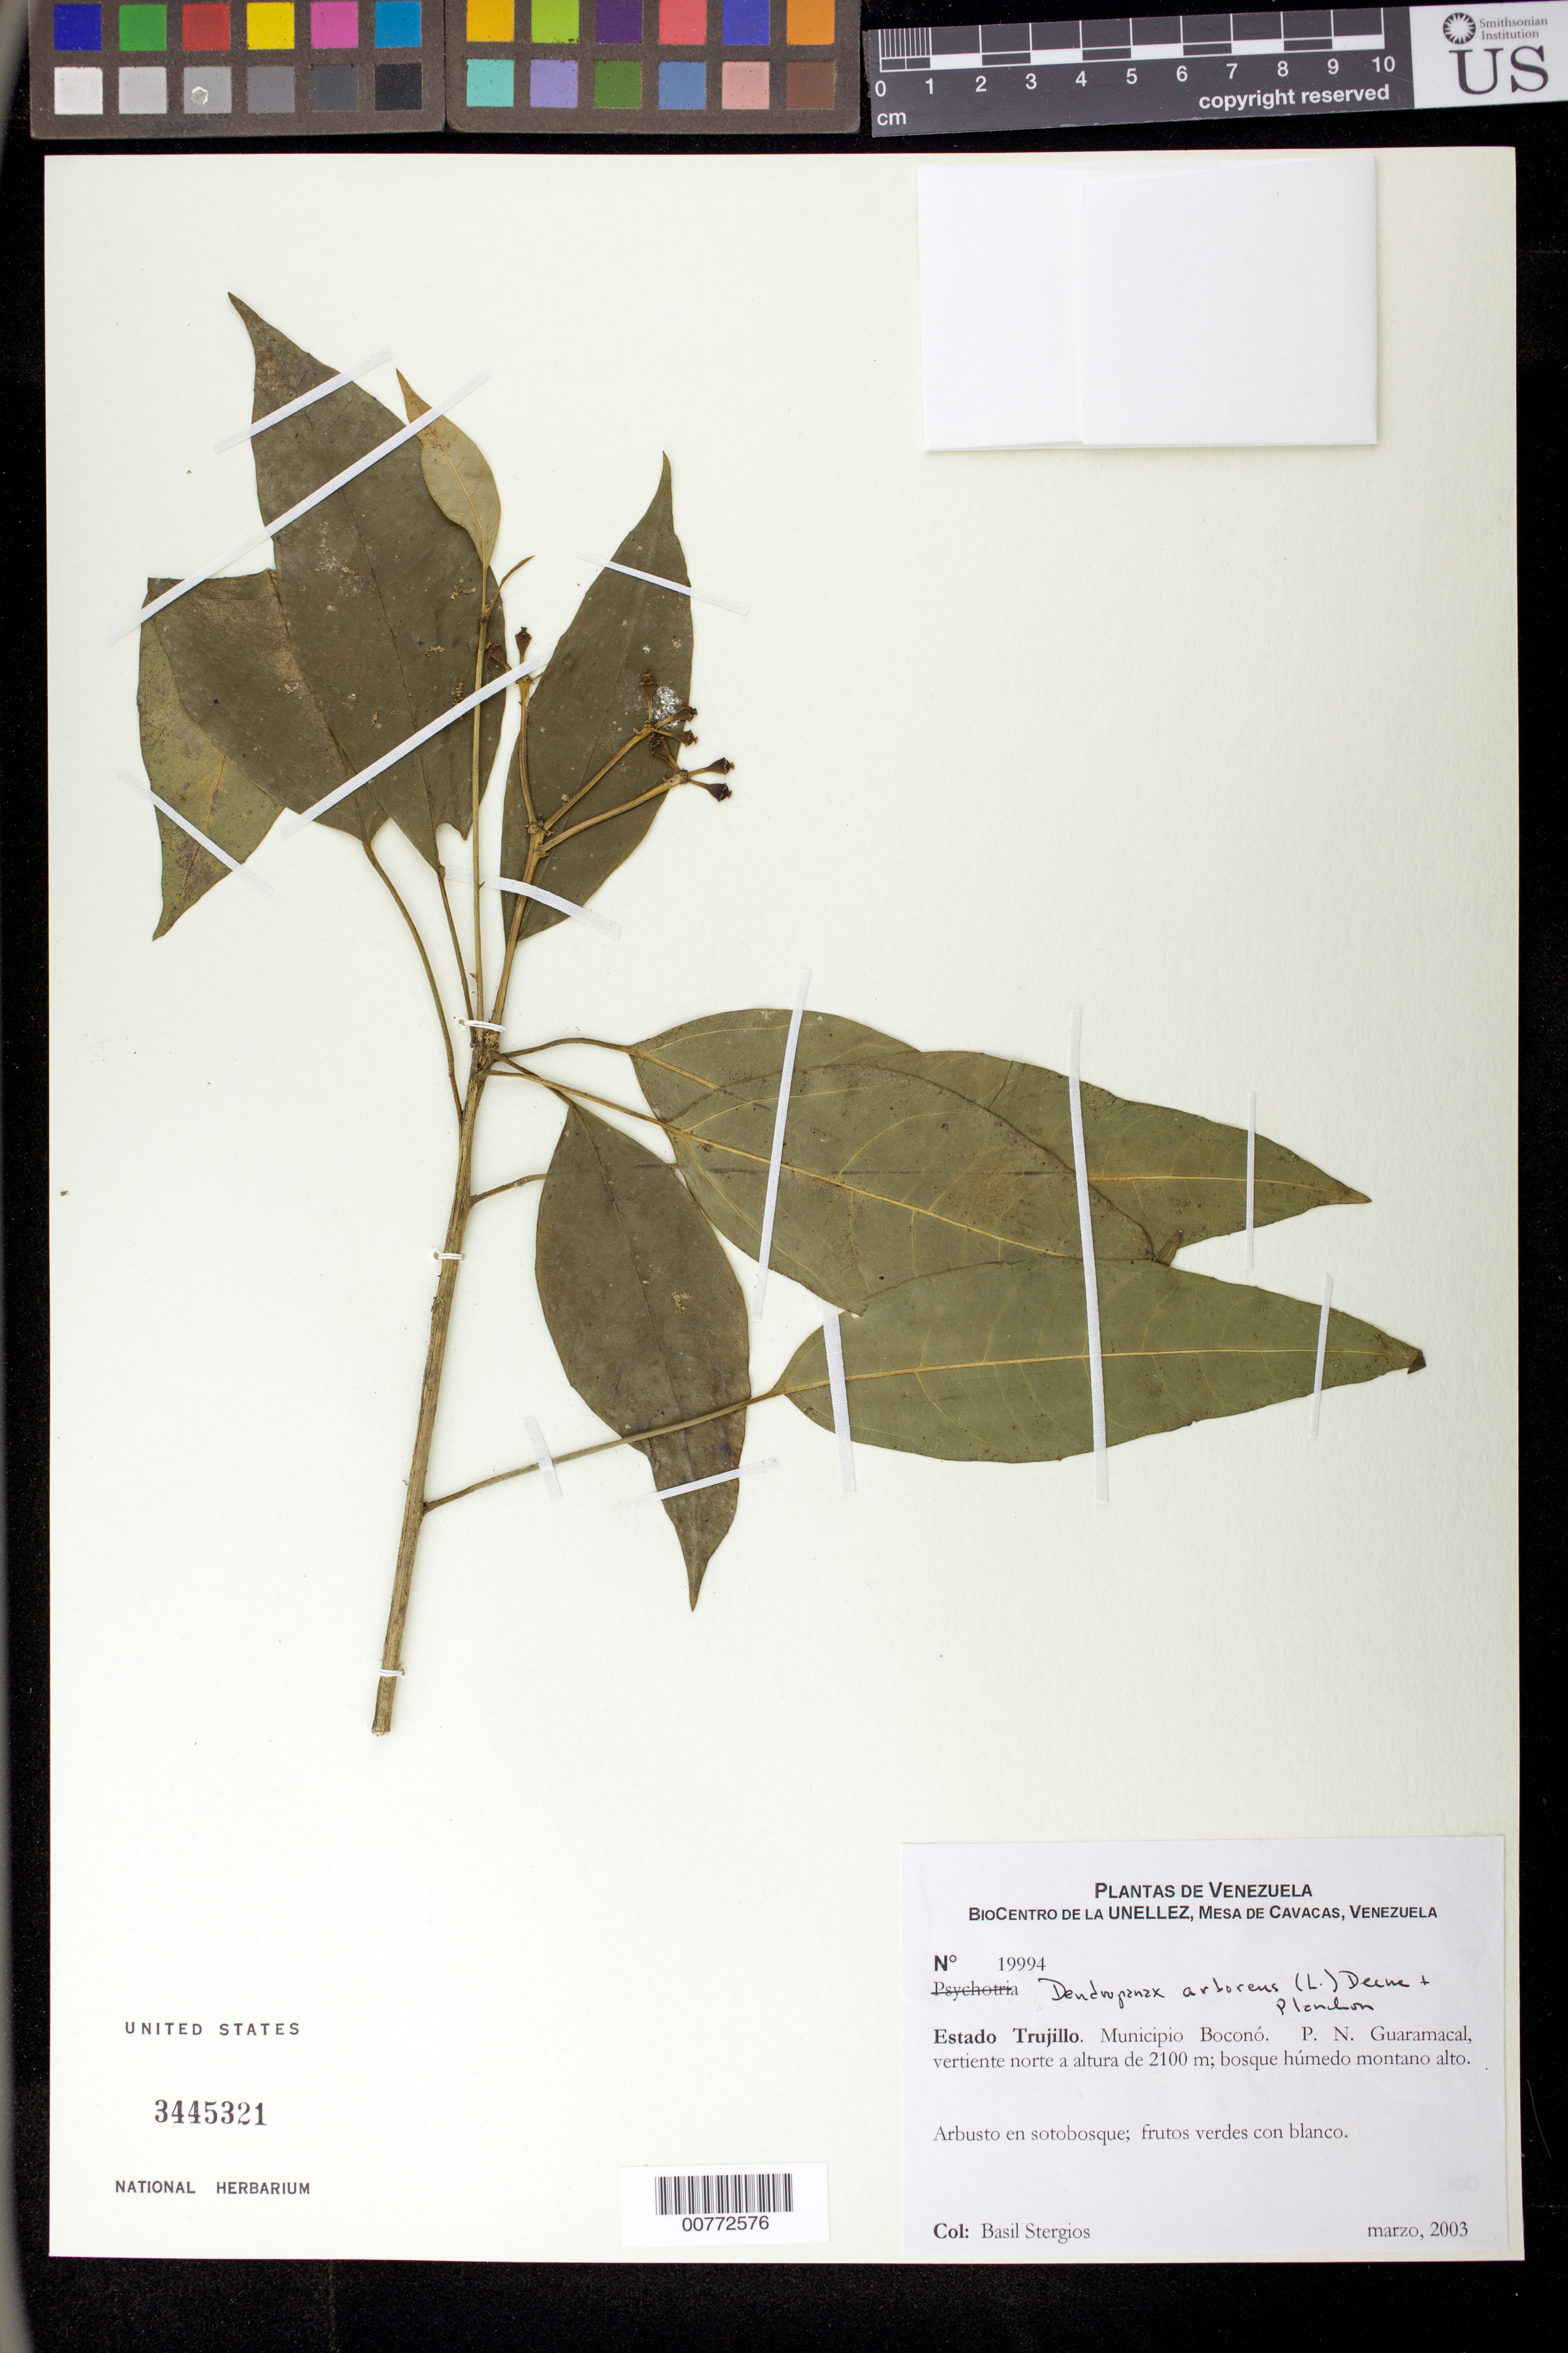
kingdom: Plantae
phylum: Tracheophyta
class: Magnoliopsida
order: Apiales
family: Araliaceae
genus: Dendropanax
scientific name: Dendropanax arboreus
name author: (L.) Decne. & Planch.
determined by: Dorr, L. J., (BOT), Smithsonian Institution - National Museum of Natural History (UNITED STATES)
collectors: B. G. Stergios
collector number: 19994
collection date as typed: Mar 2003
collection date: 2003-03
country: Venezuela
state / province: Trujillo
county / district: Boconó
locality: Parque Nacional Guaramacal, vertiente N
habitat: Bosque húmedo montano alto.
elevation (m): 2100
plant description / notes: PORT, US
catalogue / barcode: US 3445321